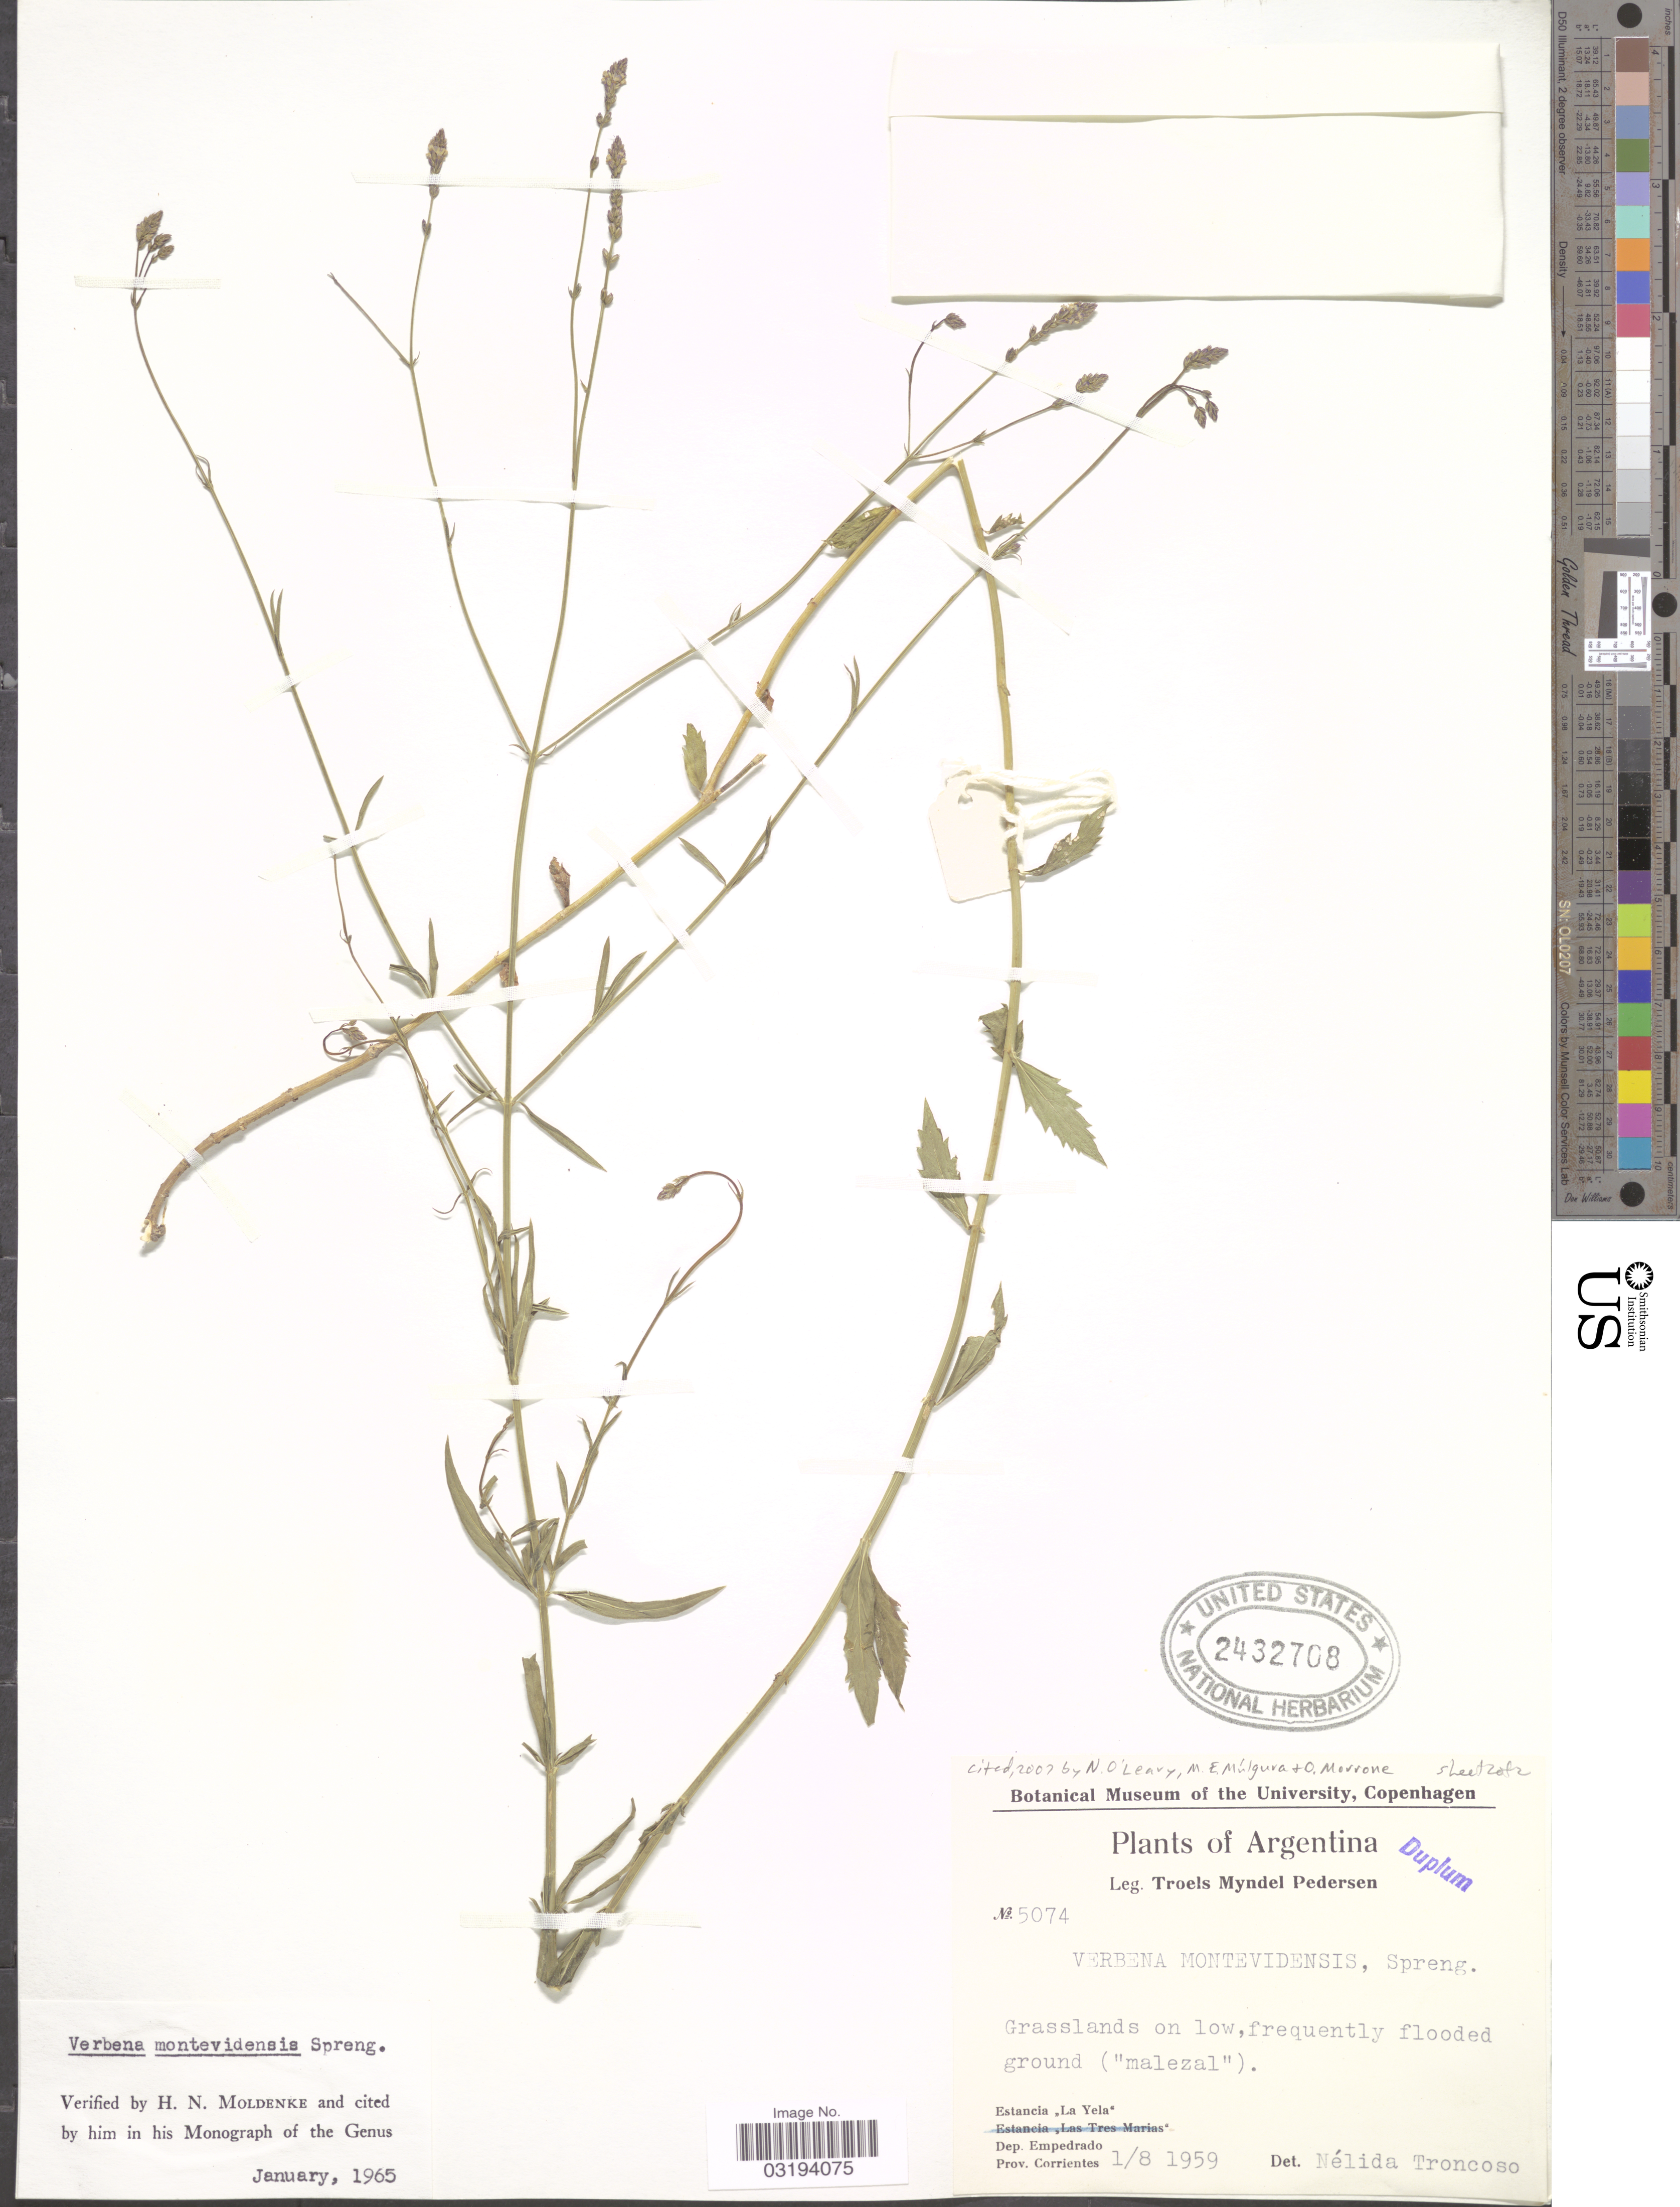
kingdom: Plantae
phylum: Tracheophyta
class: Magnoliopsida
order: Lamiales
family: Verbenaceae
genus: Verbena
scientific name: Verbena montevidensis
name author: Spreng.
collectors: T. Pederson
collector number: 5074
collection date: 1959-08-01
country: Argentina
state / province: Corrientes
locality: Estancia La Yela, Dep. Empedrado.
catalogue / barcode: US 2432708